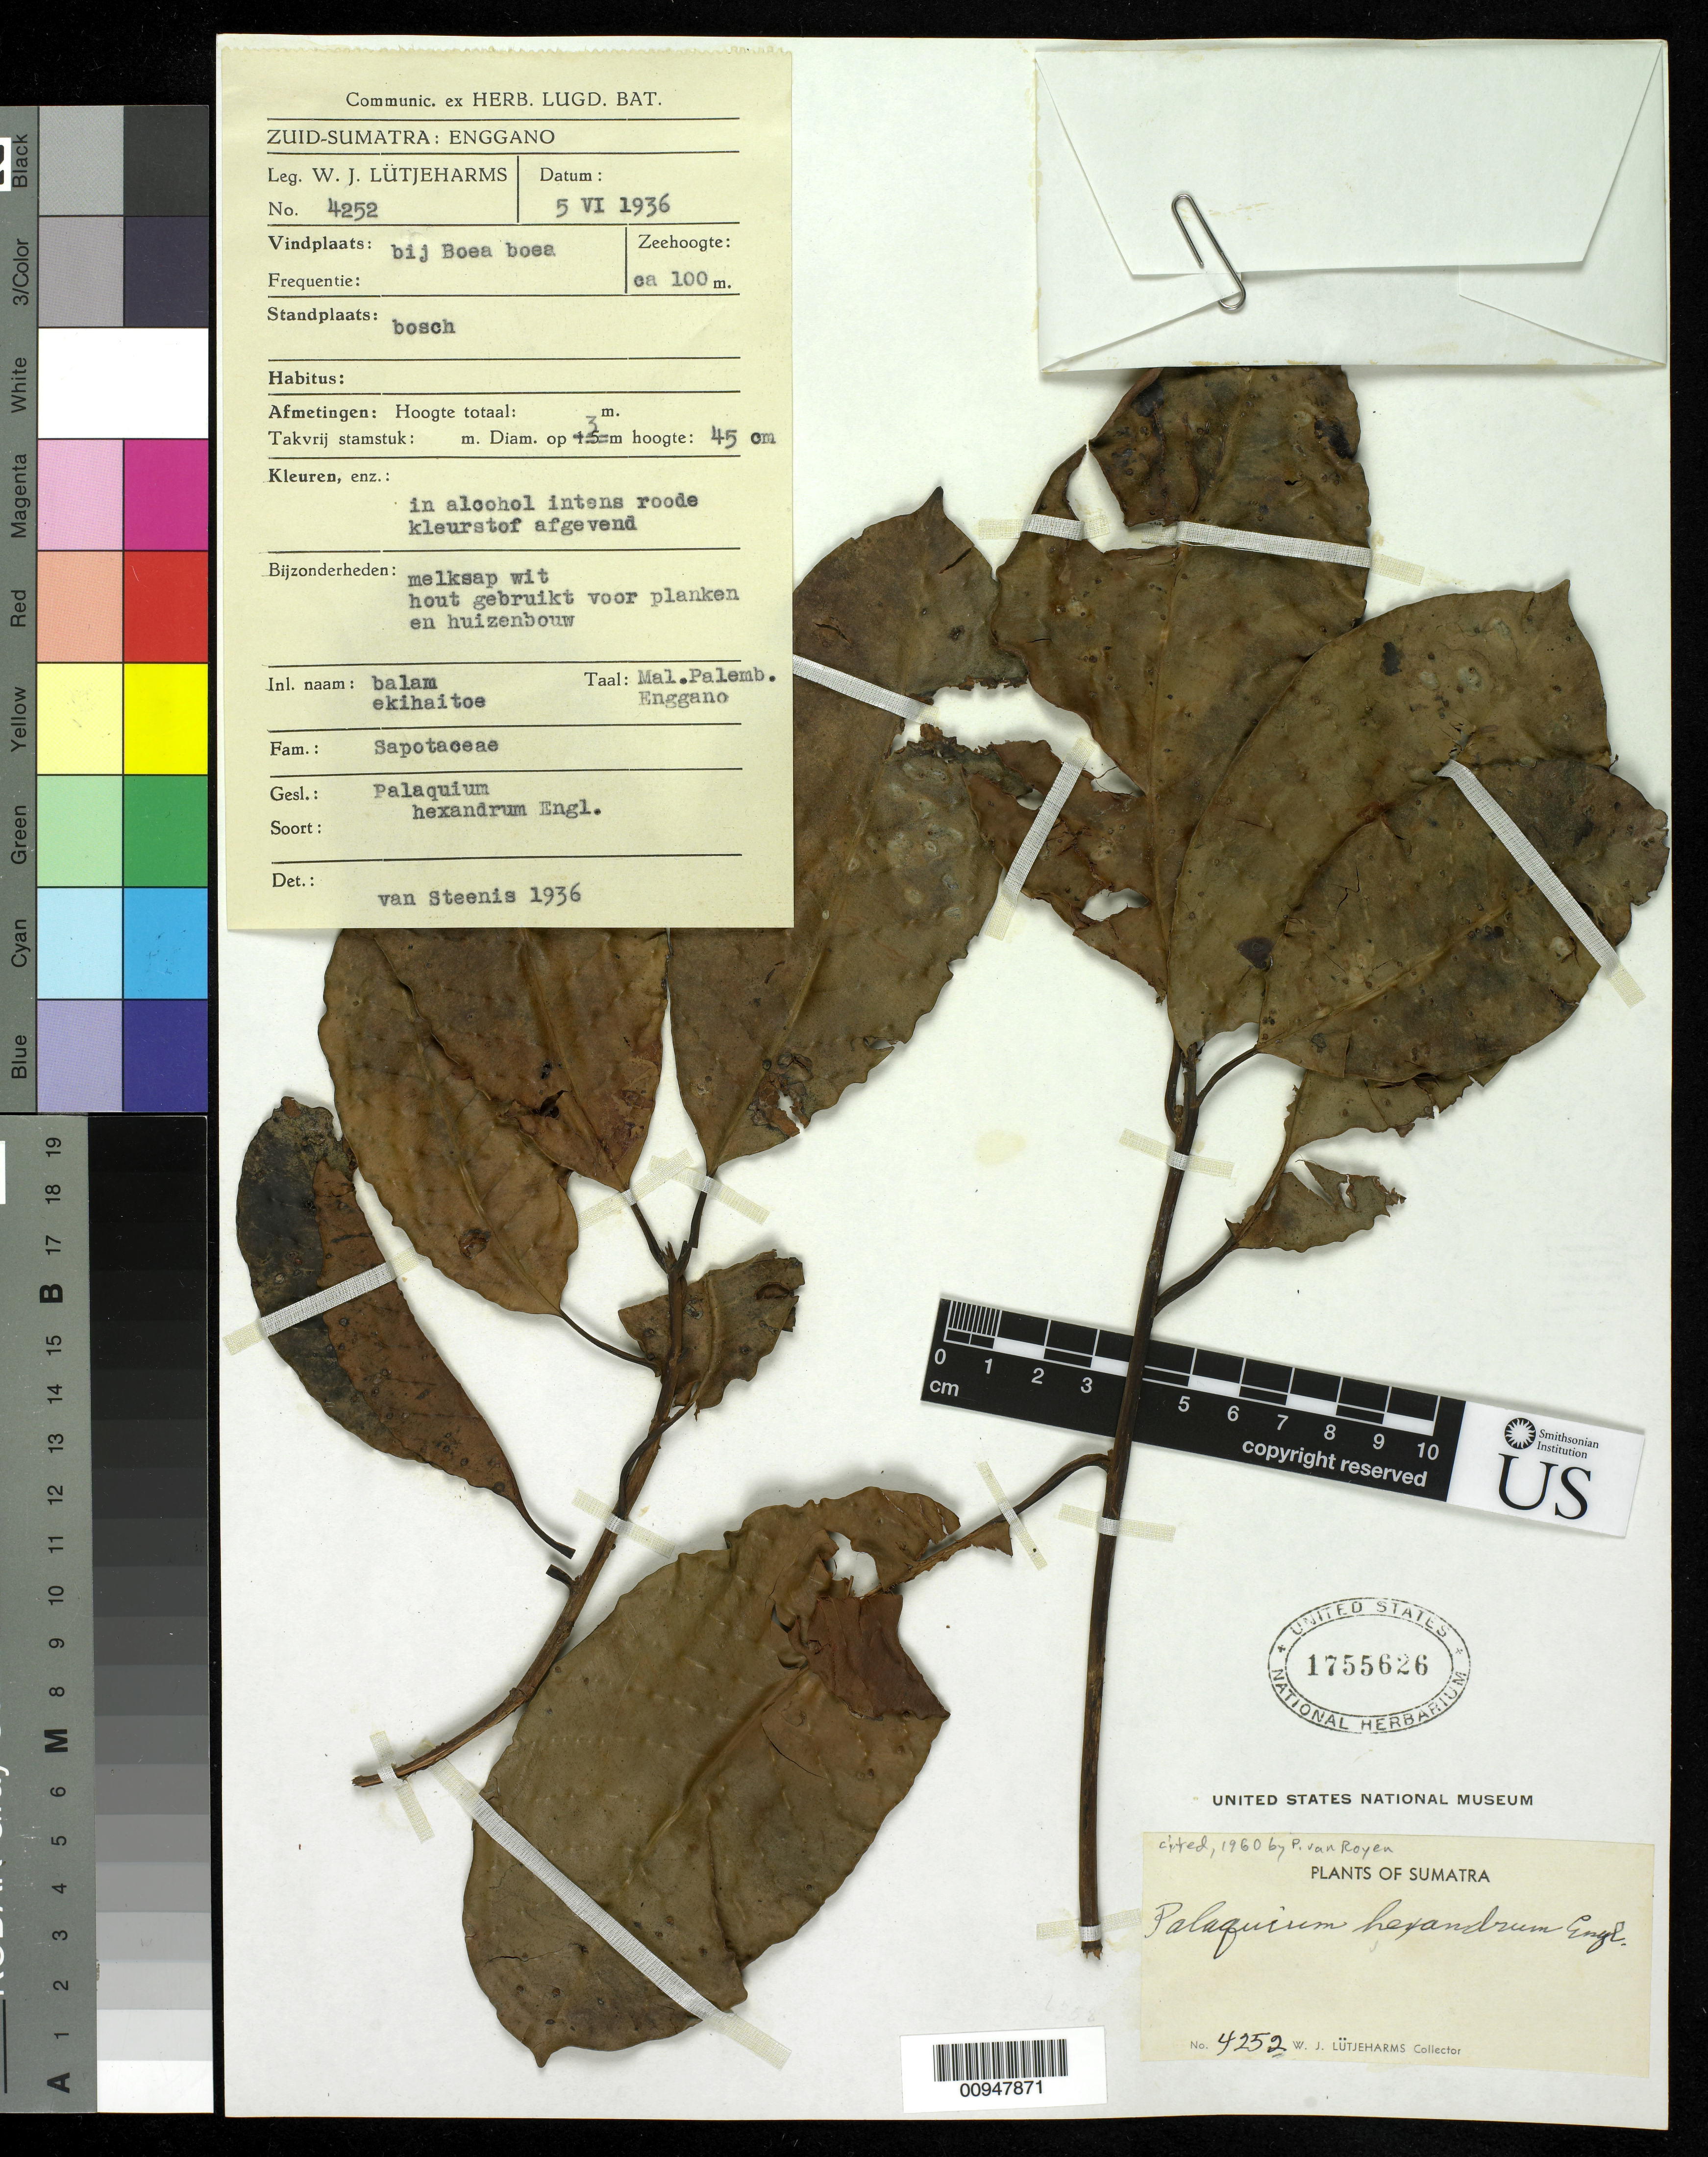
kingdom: Plantae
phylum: Tracheophyta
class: Magnoliopsida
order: Ericales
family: Sapotaceae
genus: Palaquium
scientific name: Palaquium hexandrum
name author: (Griff.) Baill.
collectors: W. Lütjeharms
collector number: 4252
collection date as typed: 05 May 1936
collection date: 1936-05-05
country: Indonesia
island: Sumatra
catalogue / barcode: US 1755626